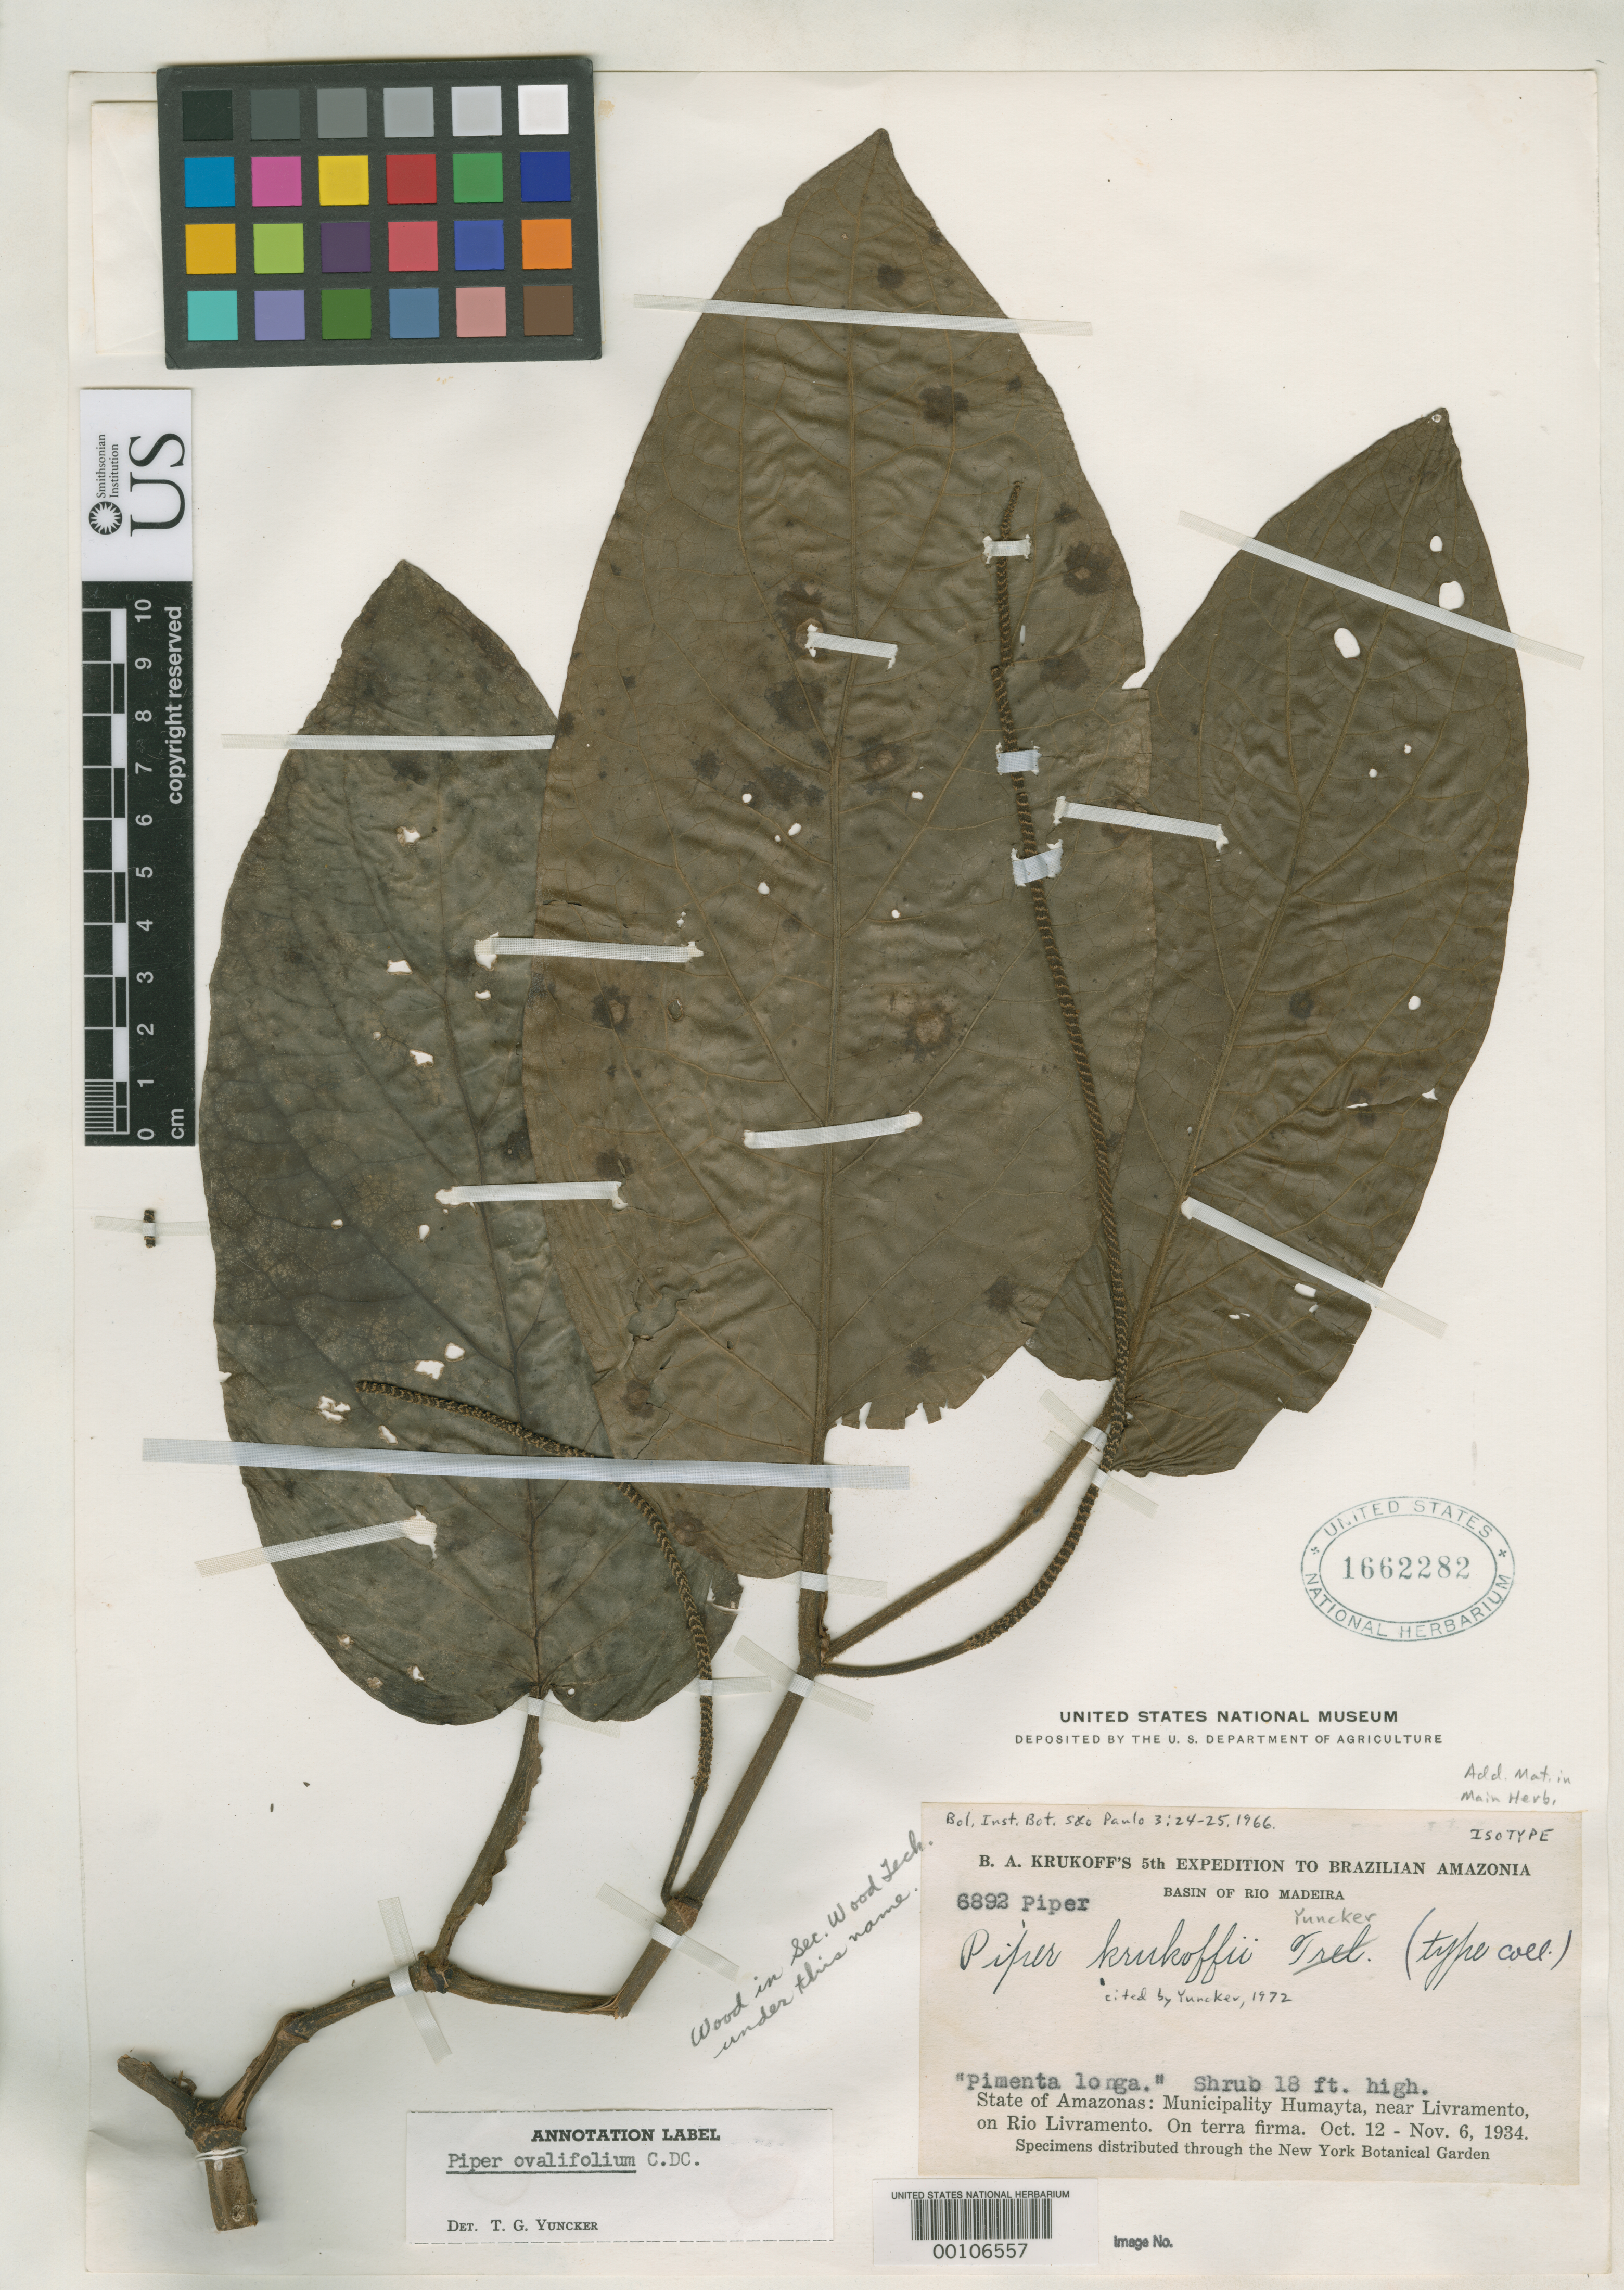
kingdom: Plantae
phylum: Tracheophyta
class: Magnoliopsida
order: Piperales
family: Piperaceae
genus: Piper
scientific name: Piper krukoffii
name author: Yunck.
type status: Isotype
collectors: B. A. Krukoff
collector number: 6892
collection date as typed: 12 Oct 1934 to 06 Nov 1934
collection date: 1934-10-12/1934-11-06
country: Brazil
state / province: Amazonas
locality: Municipality Humayta, near Livramento, on Rio Livramento.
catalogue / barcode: US 1662282